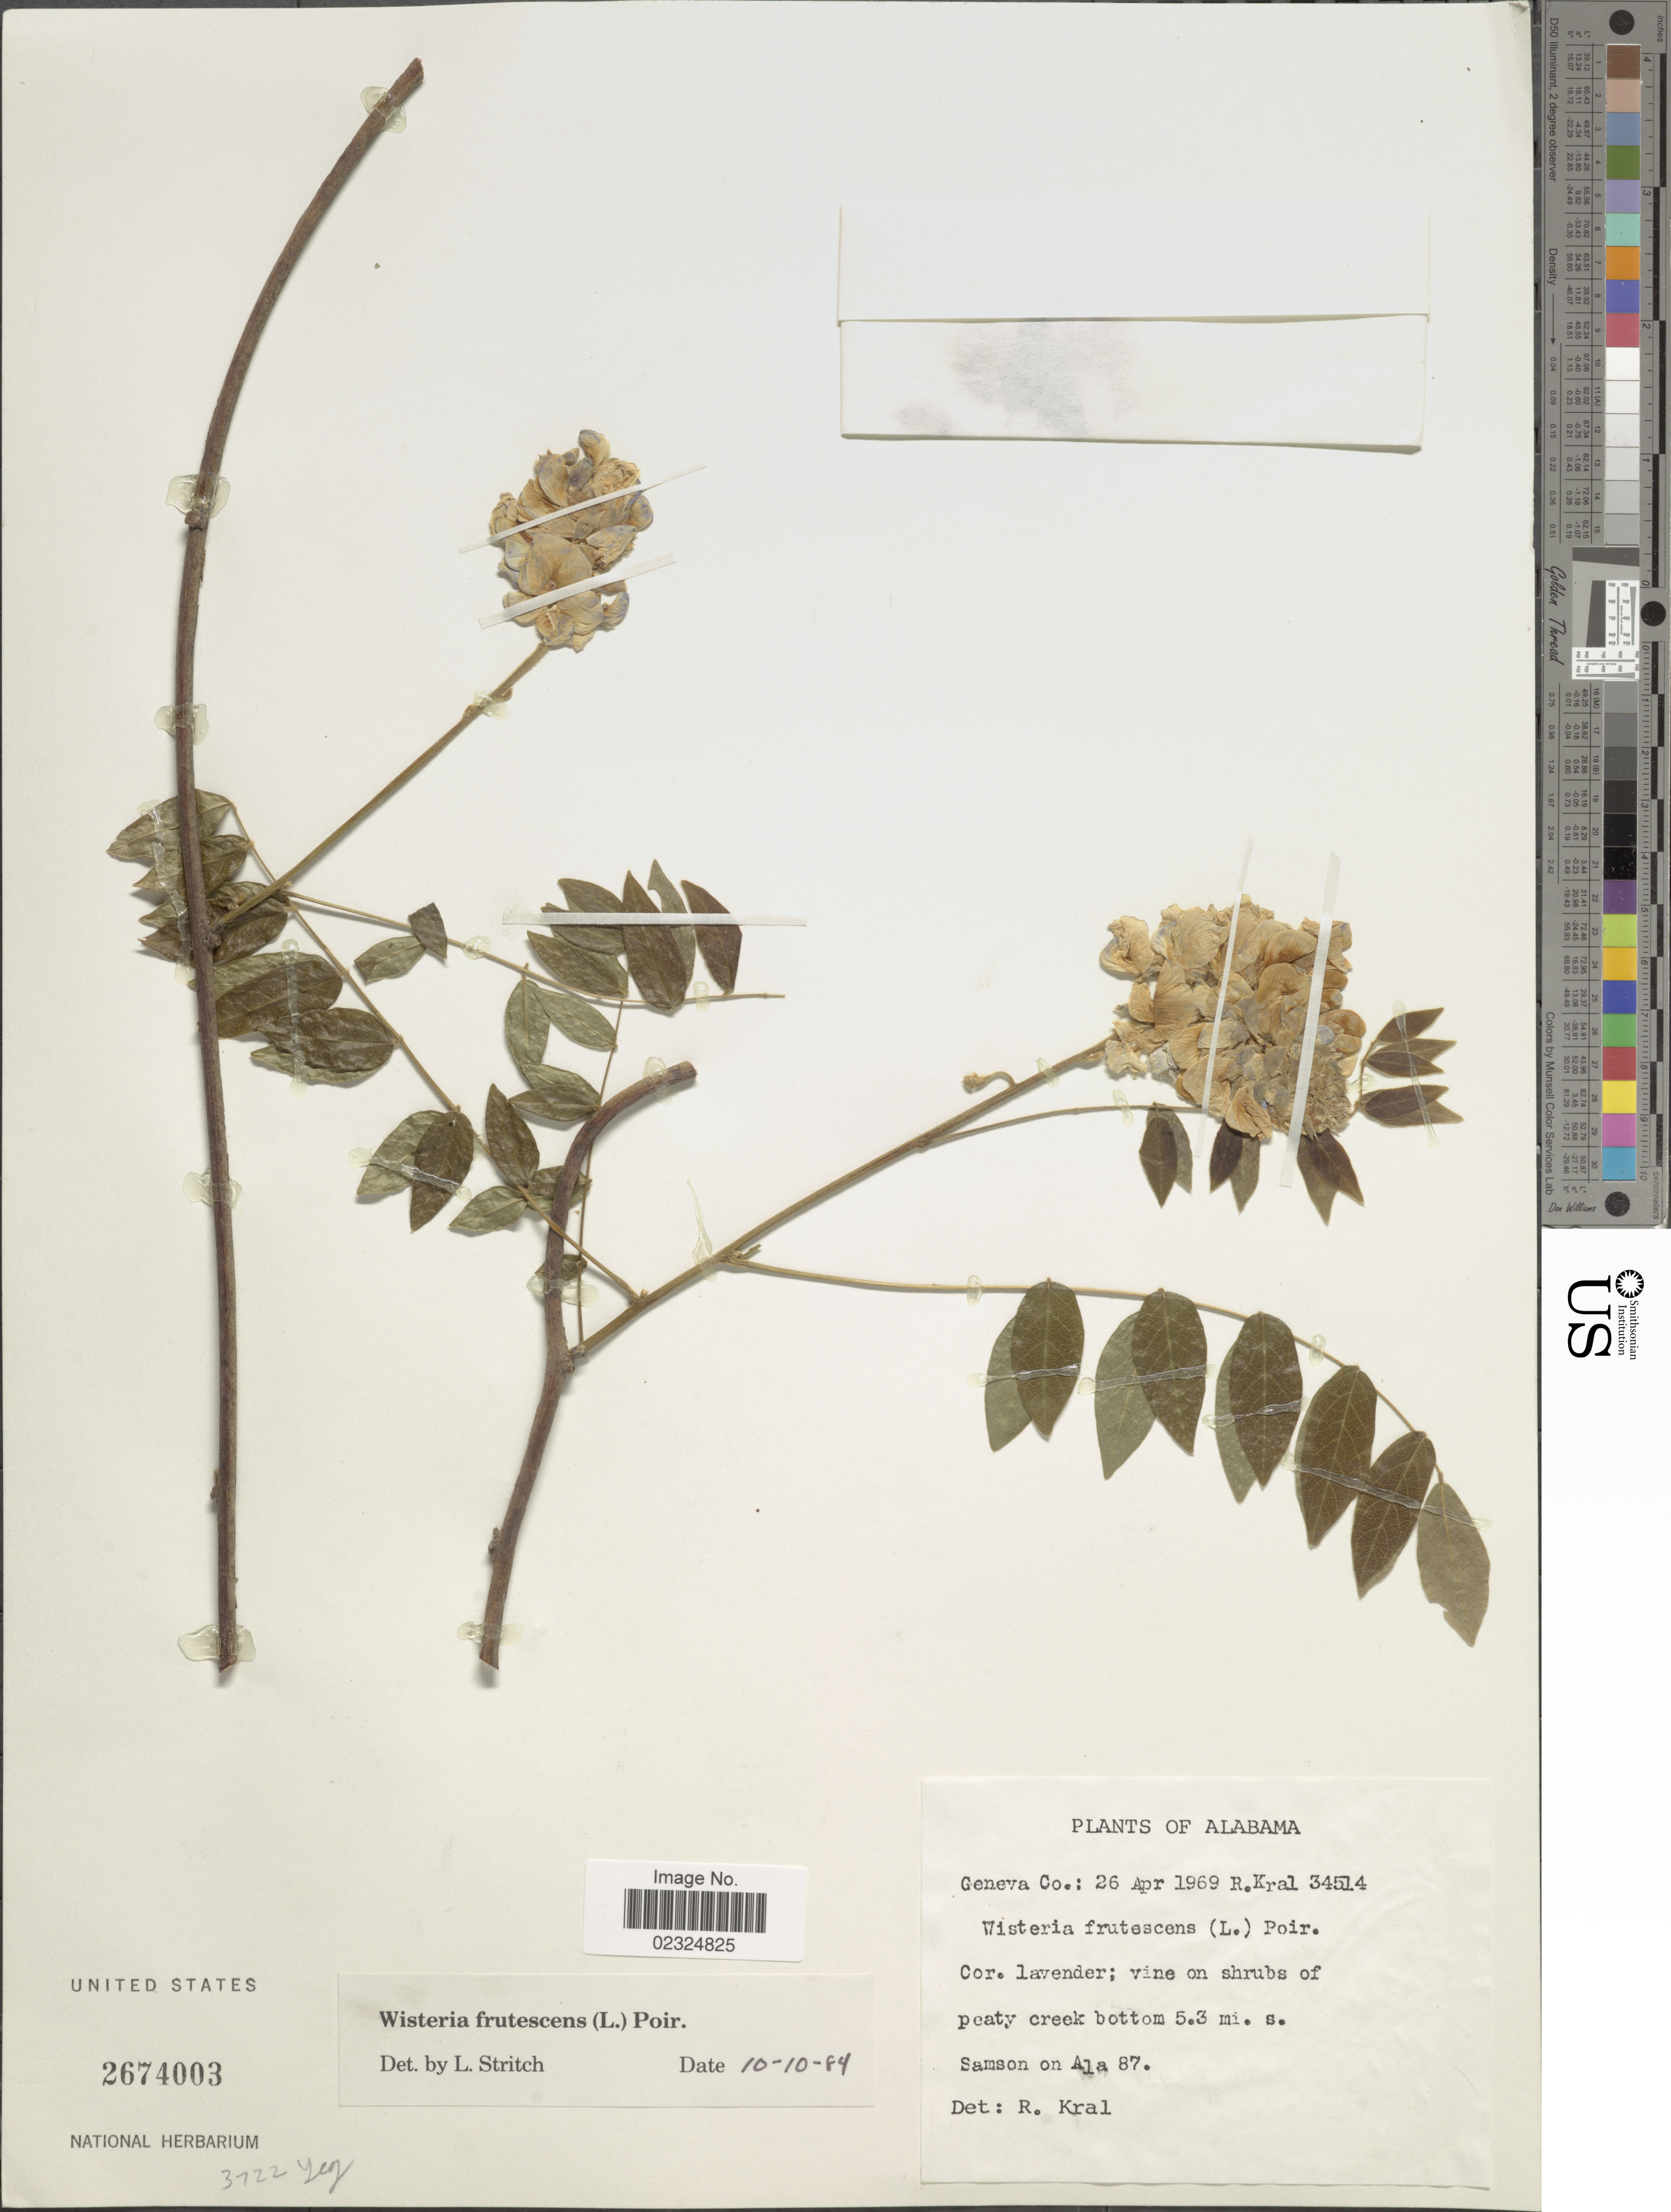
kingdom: Plantae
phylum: Tracheophyta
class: Magnoliopsida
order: Fabales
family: Fabaceae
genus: Wisteria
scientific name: Wisteria frutescens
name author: (L.) Poir.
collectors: R. Kral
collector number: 34514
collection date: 1969-04-26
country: United States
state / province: Alabama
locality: Geneva Co.: vine on shrubs of peaty creek bottom 5.3 mi. s. Samson on Ala 87.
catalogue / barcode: US 2674003